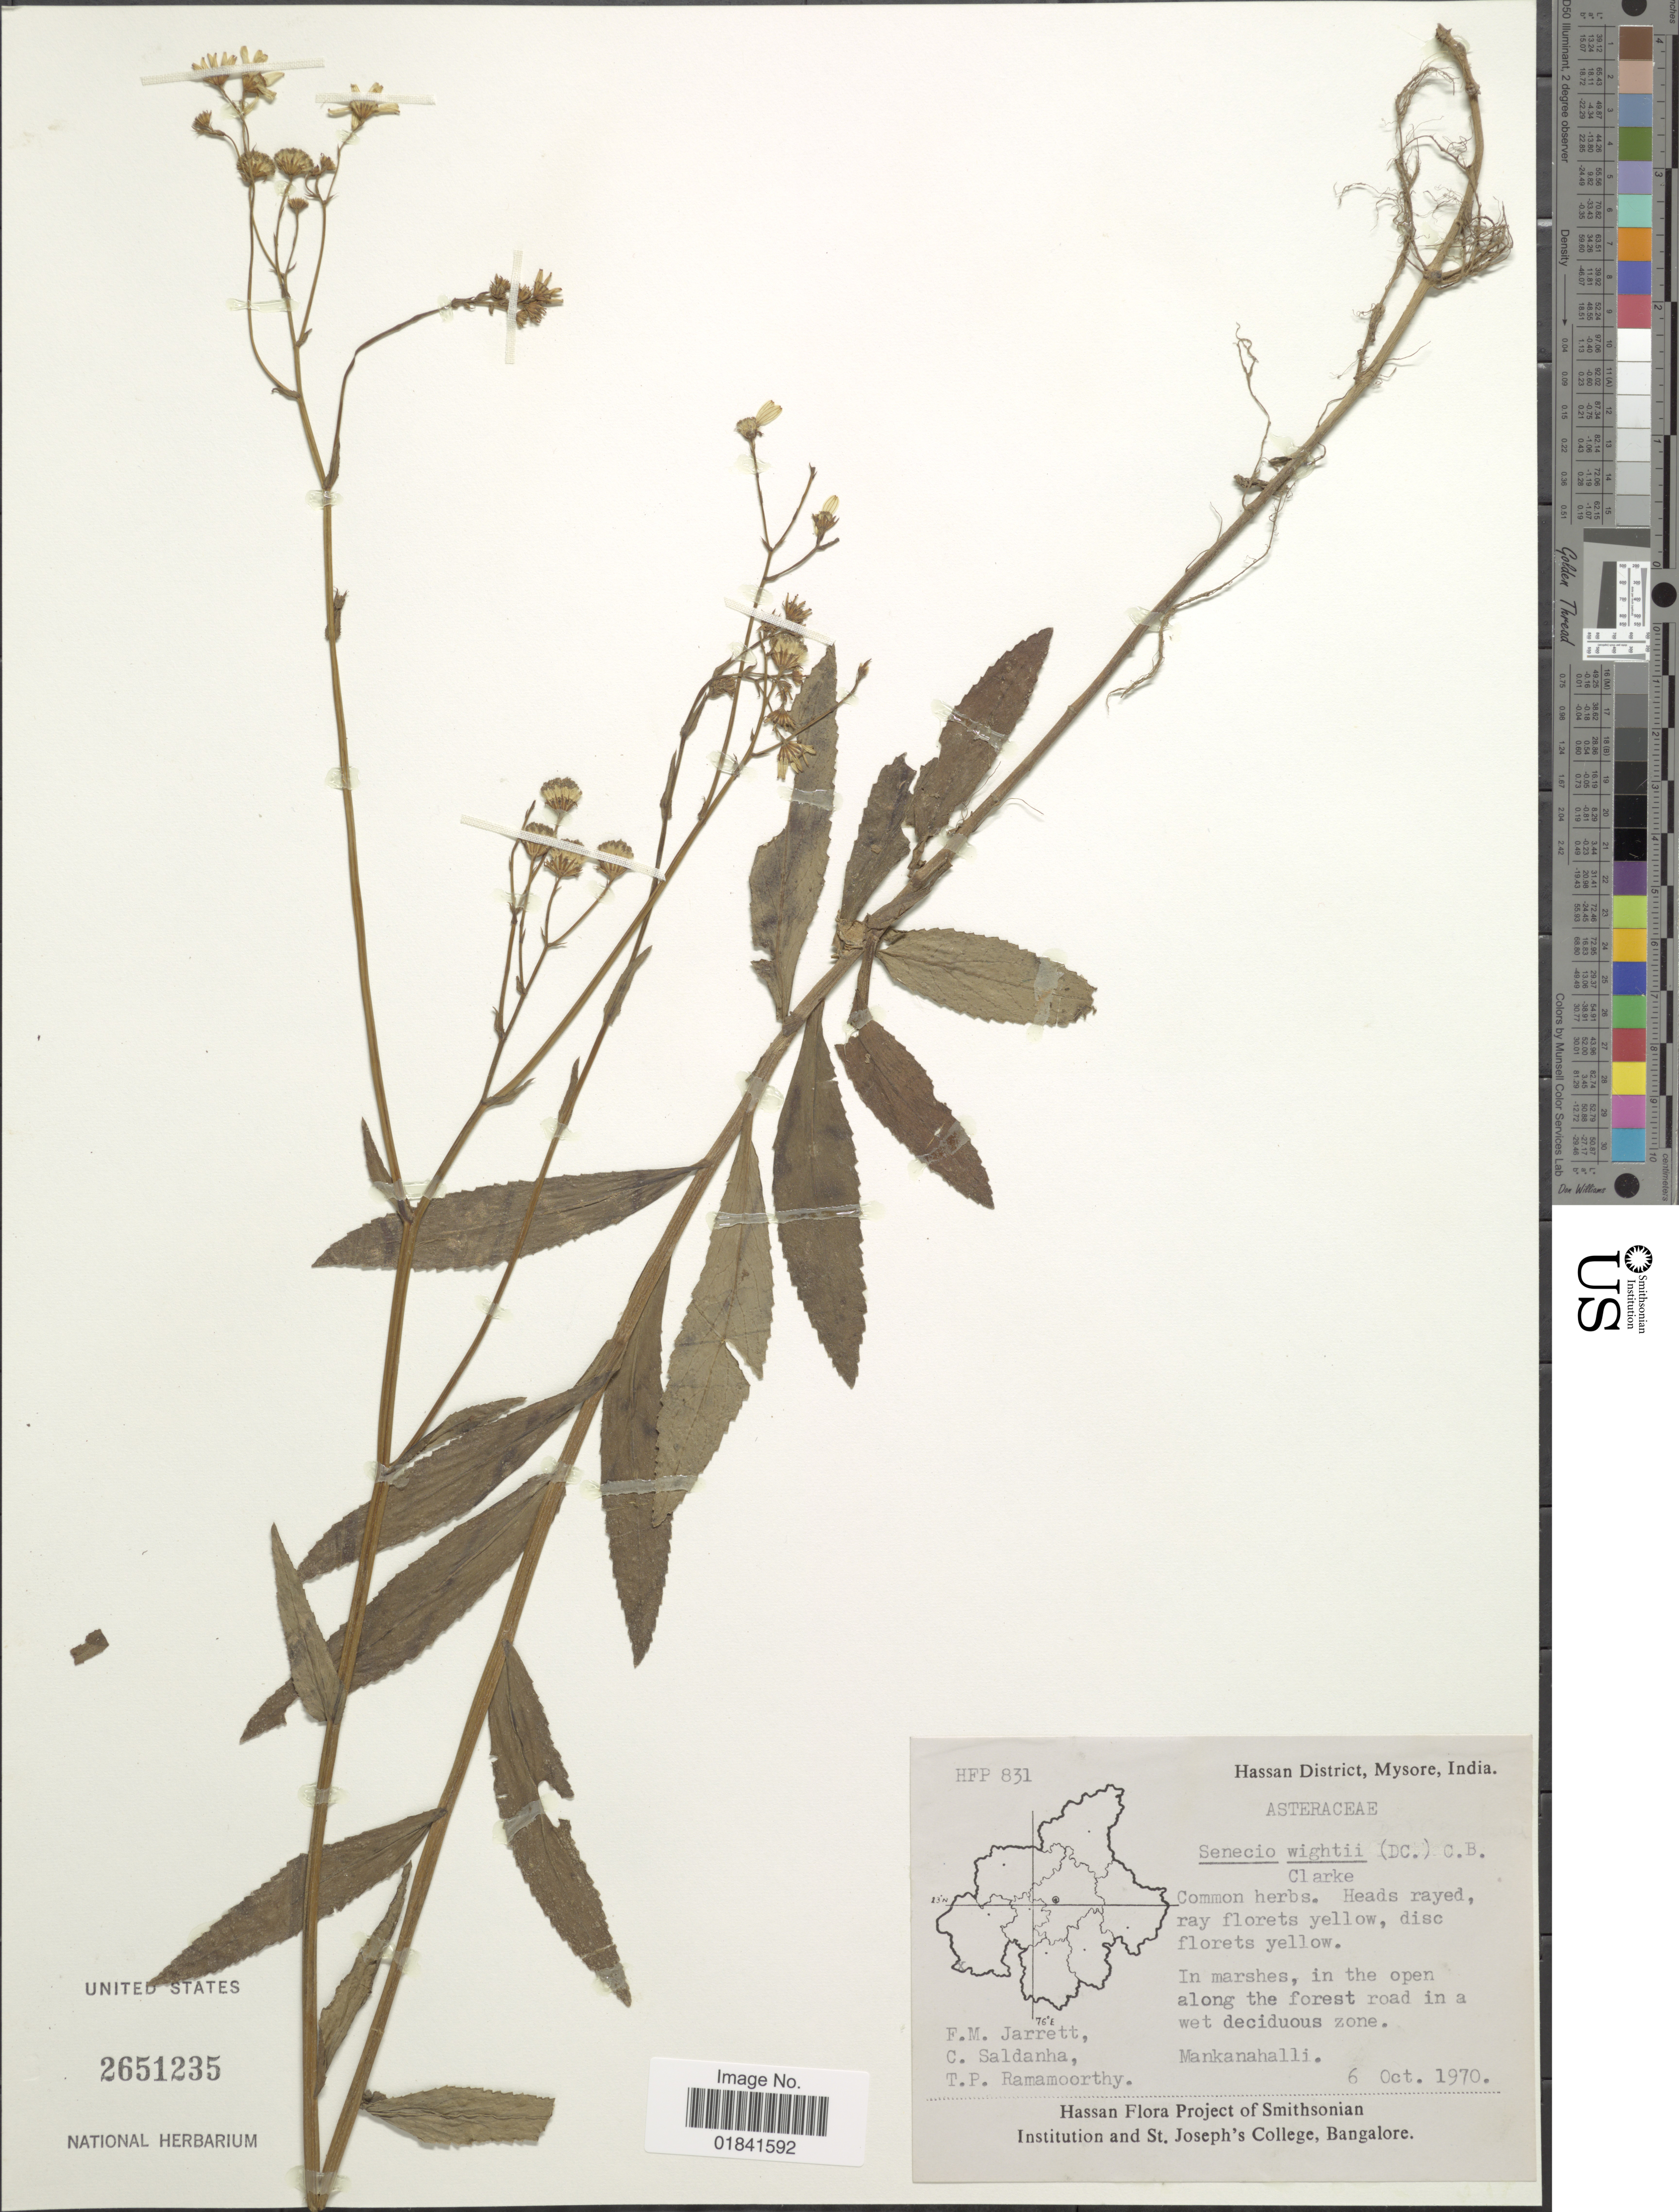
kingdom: Plantae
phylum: Tracheophyta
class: Magnoliopsida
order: Asterales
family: Asteraceae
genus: Senecio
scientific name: Senecio wightii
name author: (DC.) Benth. ex C.B. Clarke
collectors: F. M. Jarrett, C. Saldanha & T. P. Ramamoorthy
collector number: HFP 831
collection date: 1970-10-06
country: India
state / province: Karnataka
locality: Hassan District, Mysore, Mankanahalli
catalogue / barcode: US 2651235